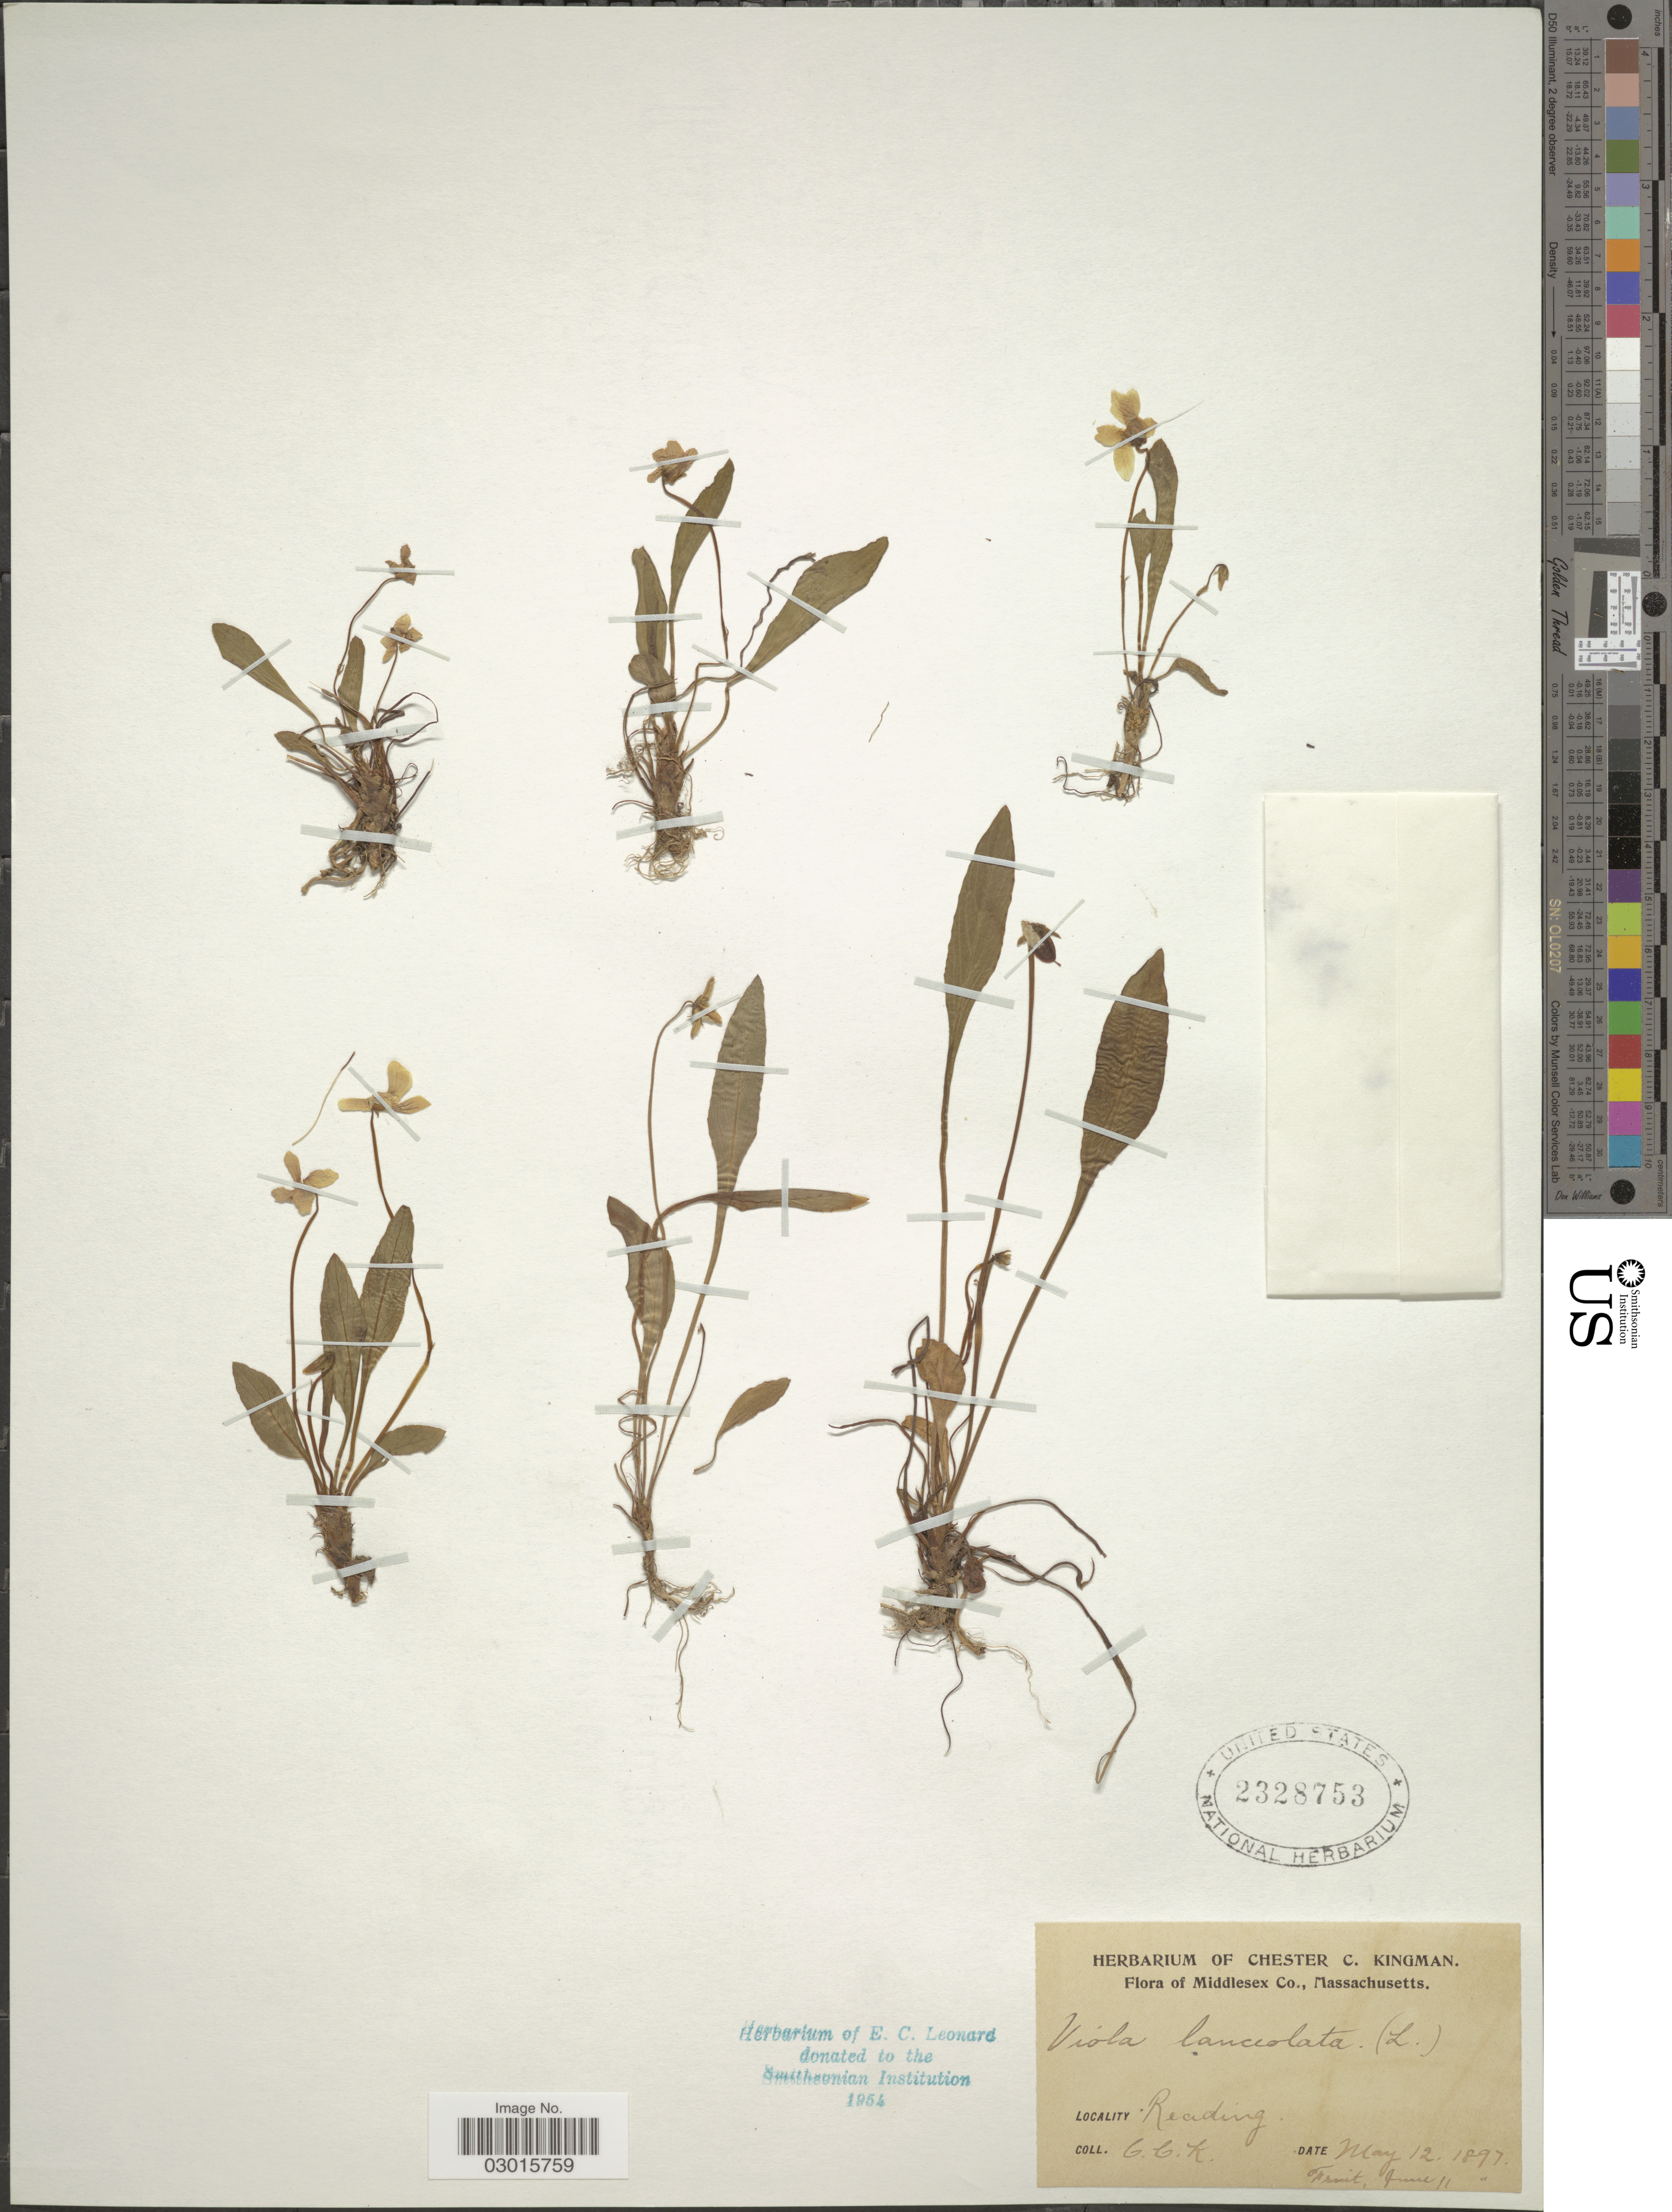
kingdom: Plantae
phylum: Tracheophyta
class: Magnoliopsida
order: Malpighiales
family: Violaceae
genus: Viola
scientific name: Viola lanceolata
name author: L.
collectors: C. Kingman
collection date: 1897-05-12/1897-06-11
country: United States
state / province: Massachusetts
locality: Middlesex Co., Reading.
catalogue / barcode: US 2328753